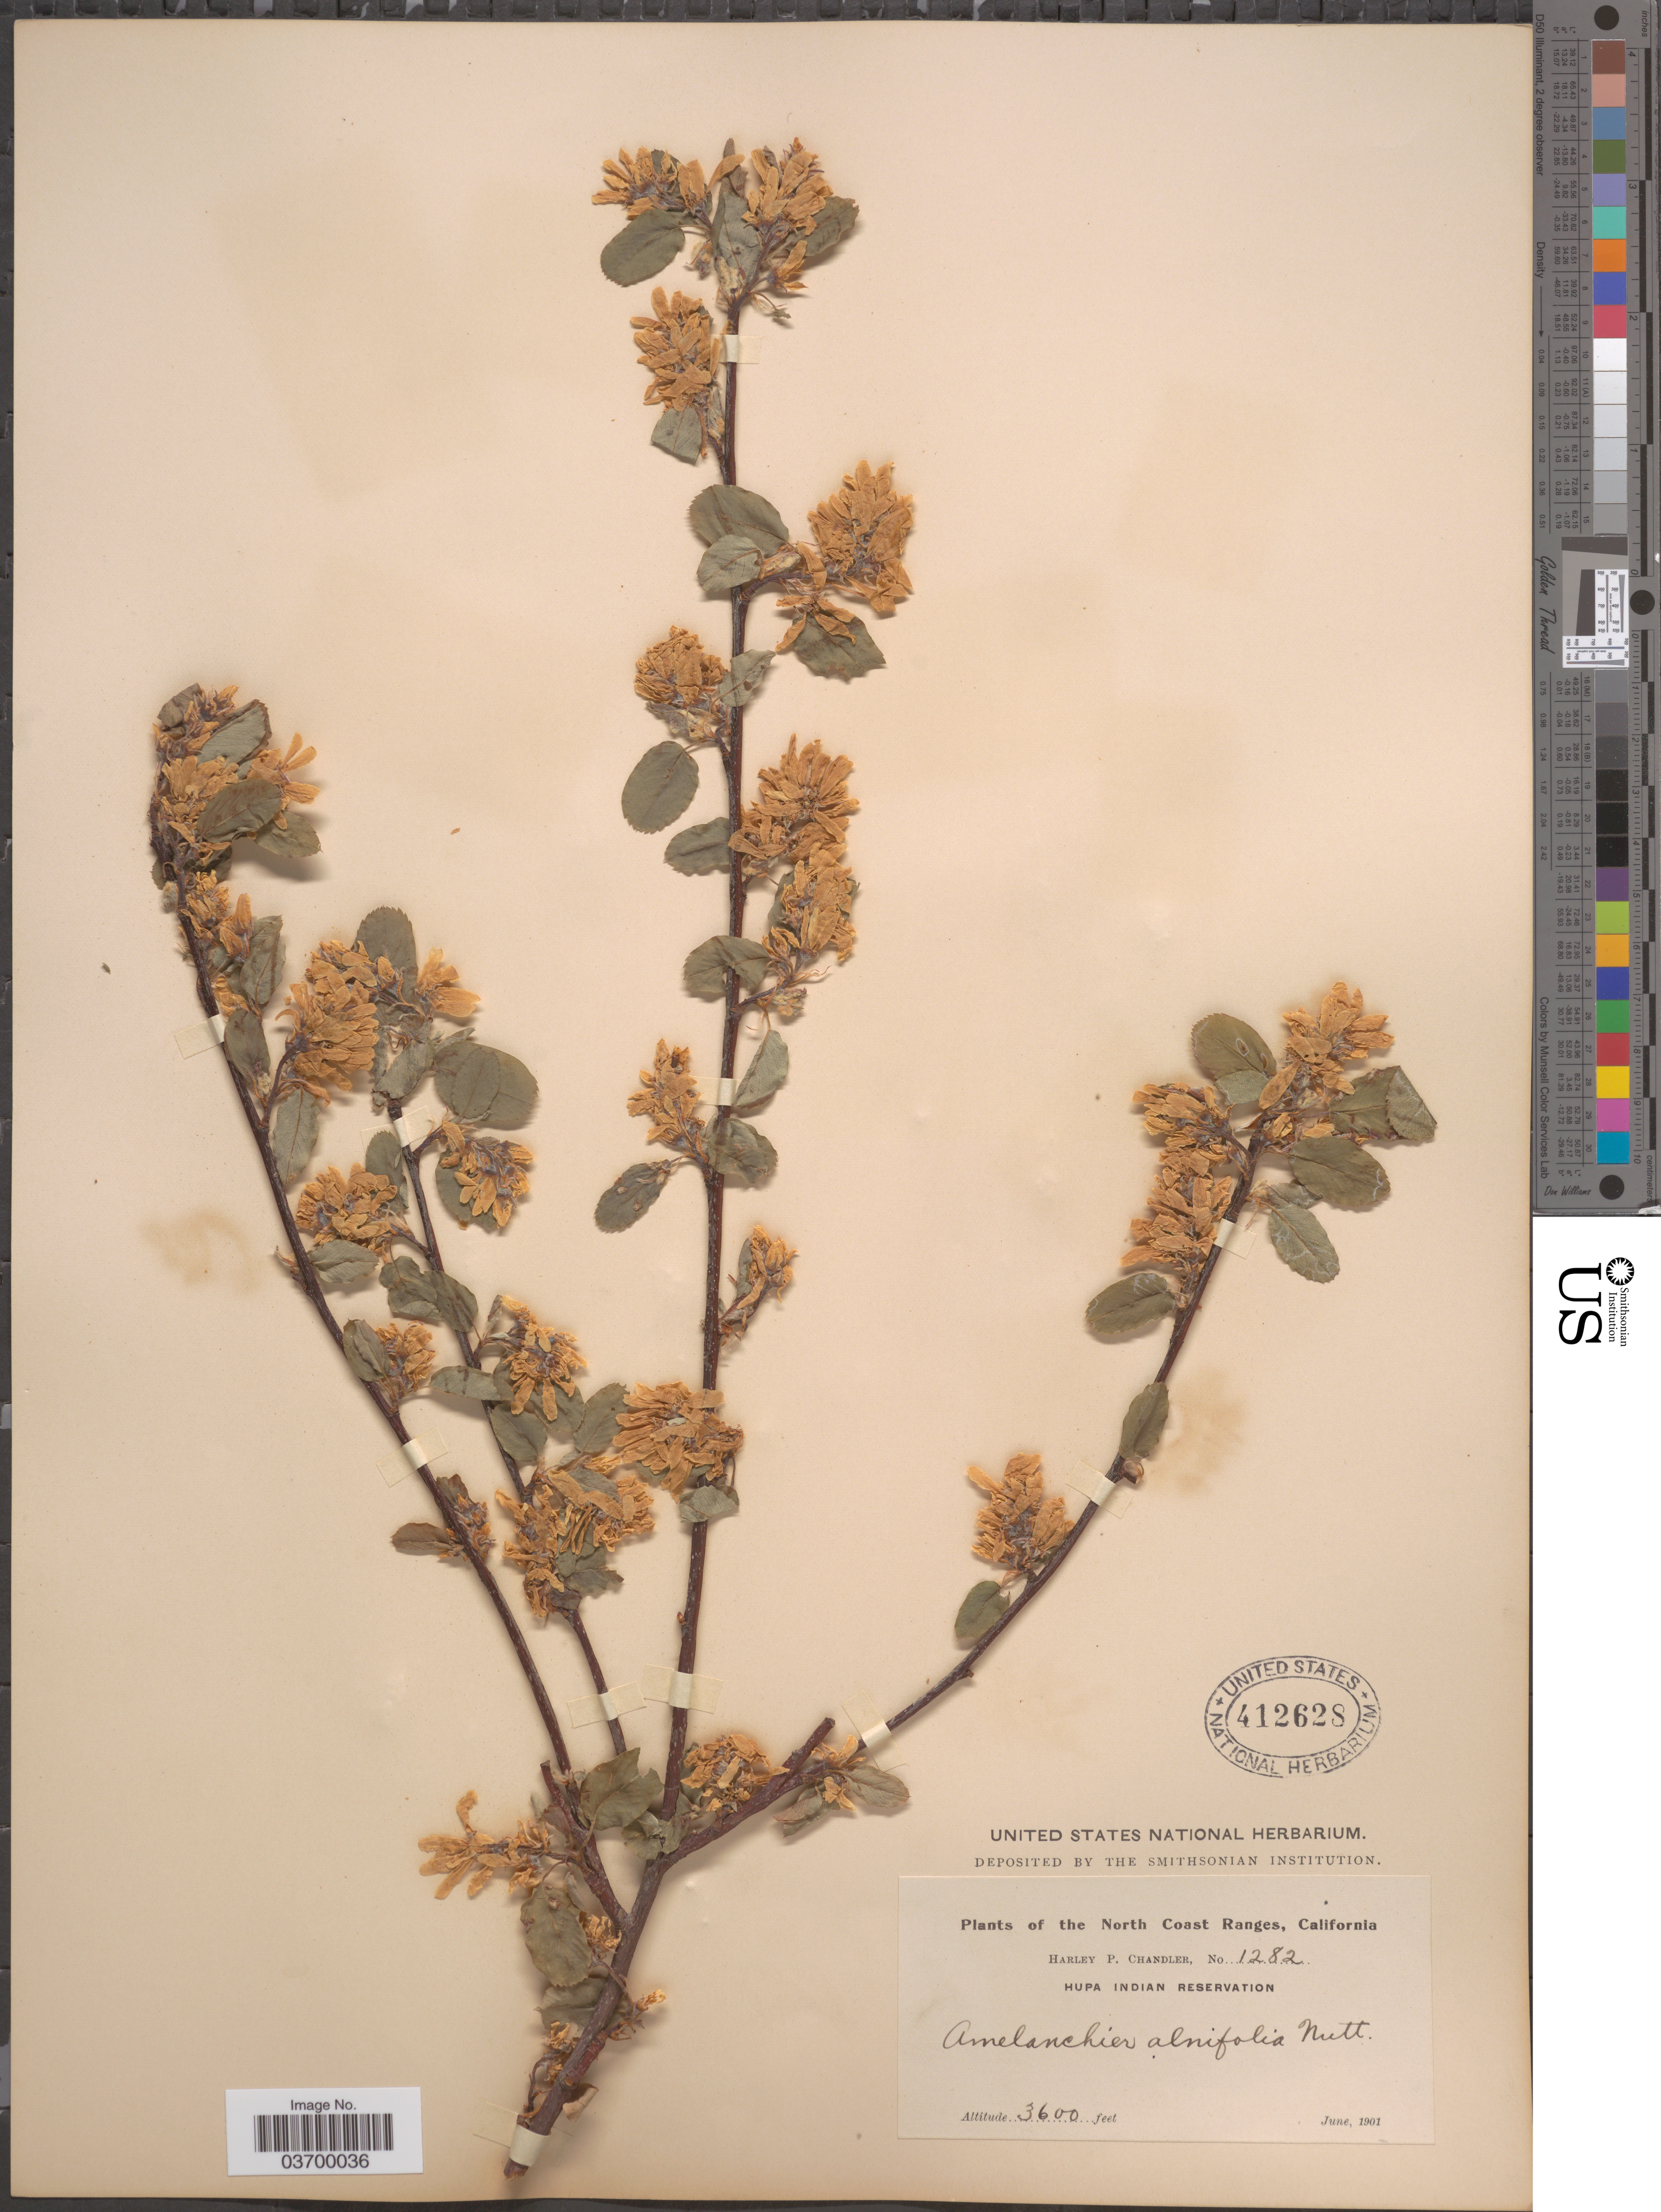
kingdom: Plantae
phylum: Tracheophyta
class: Magnoliopsida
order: Rosales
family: Rosaceae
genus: Amelanchier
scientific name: Amelanchier alnifolia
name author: (Nutt.) Nutt. ex M. Roem.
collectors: H. Chandler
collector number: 1282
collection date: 1901-06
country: United States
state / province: California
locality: The North Coast Ranges. Hupa Indian Reservation.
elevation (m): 1097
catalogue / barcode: US 412628